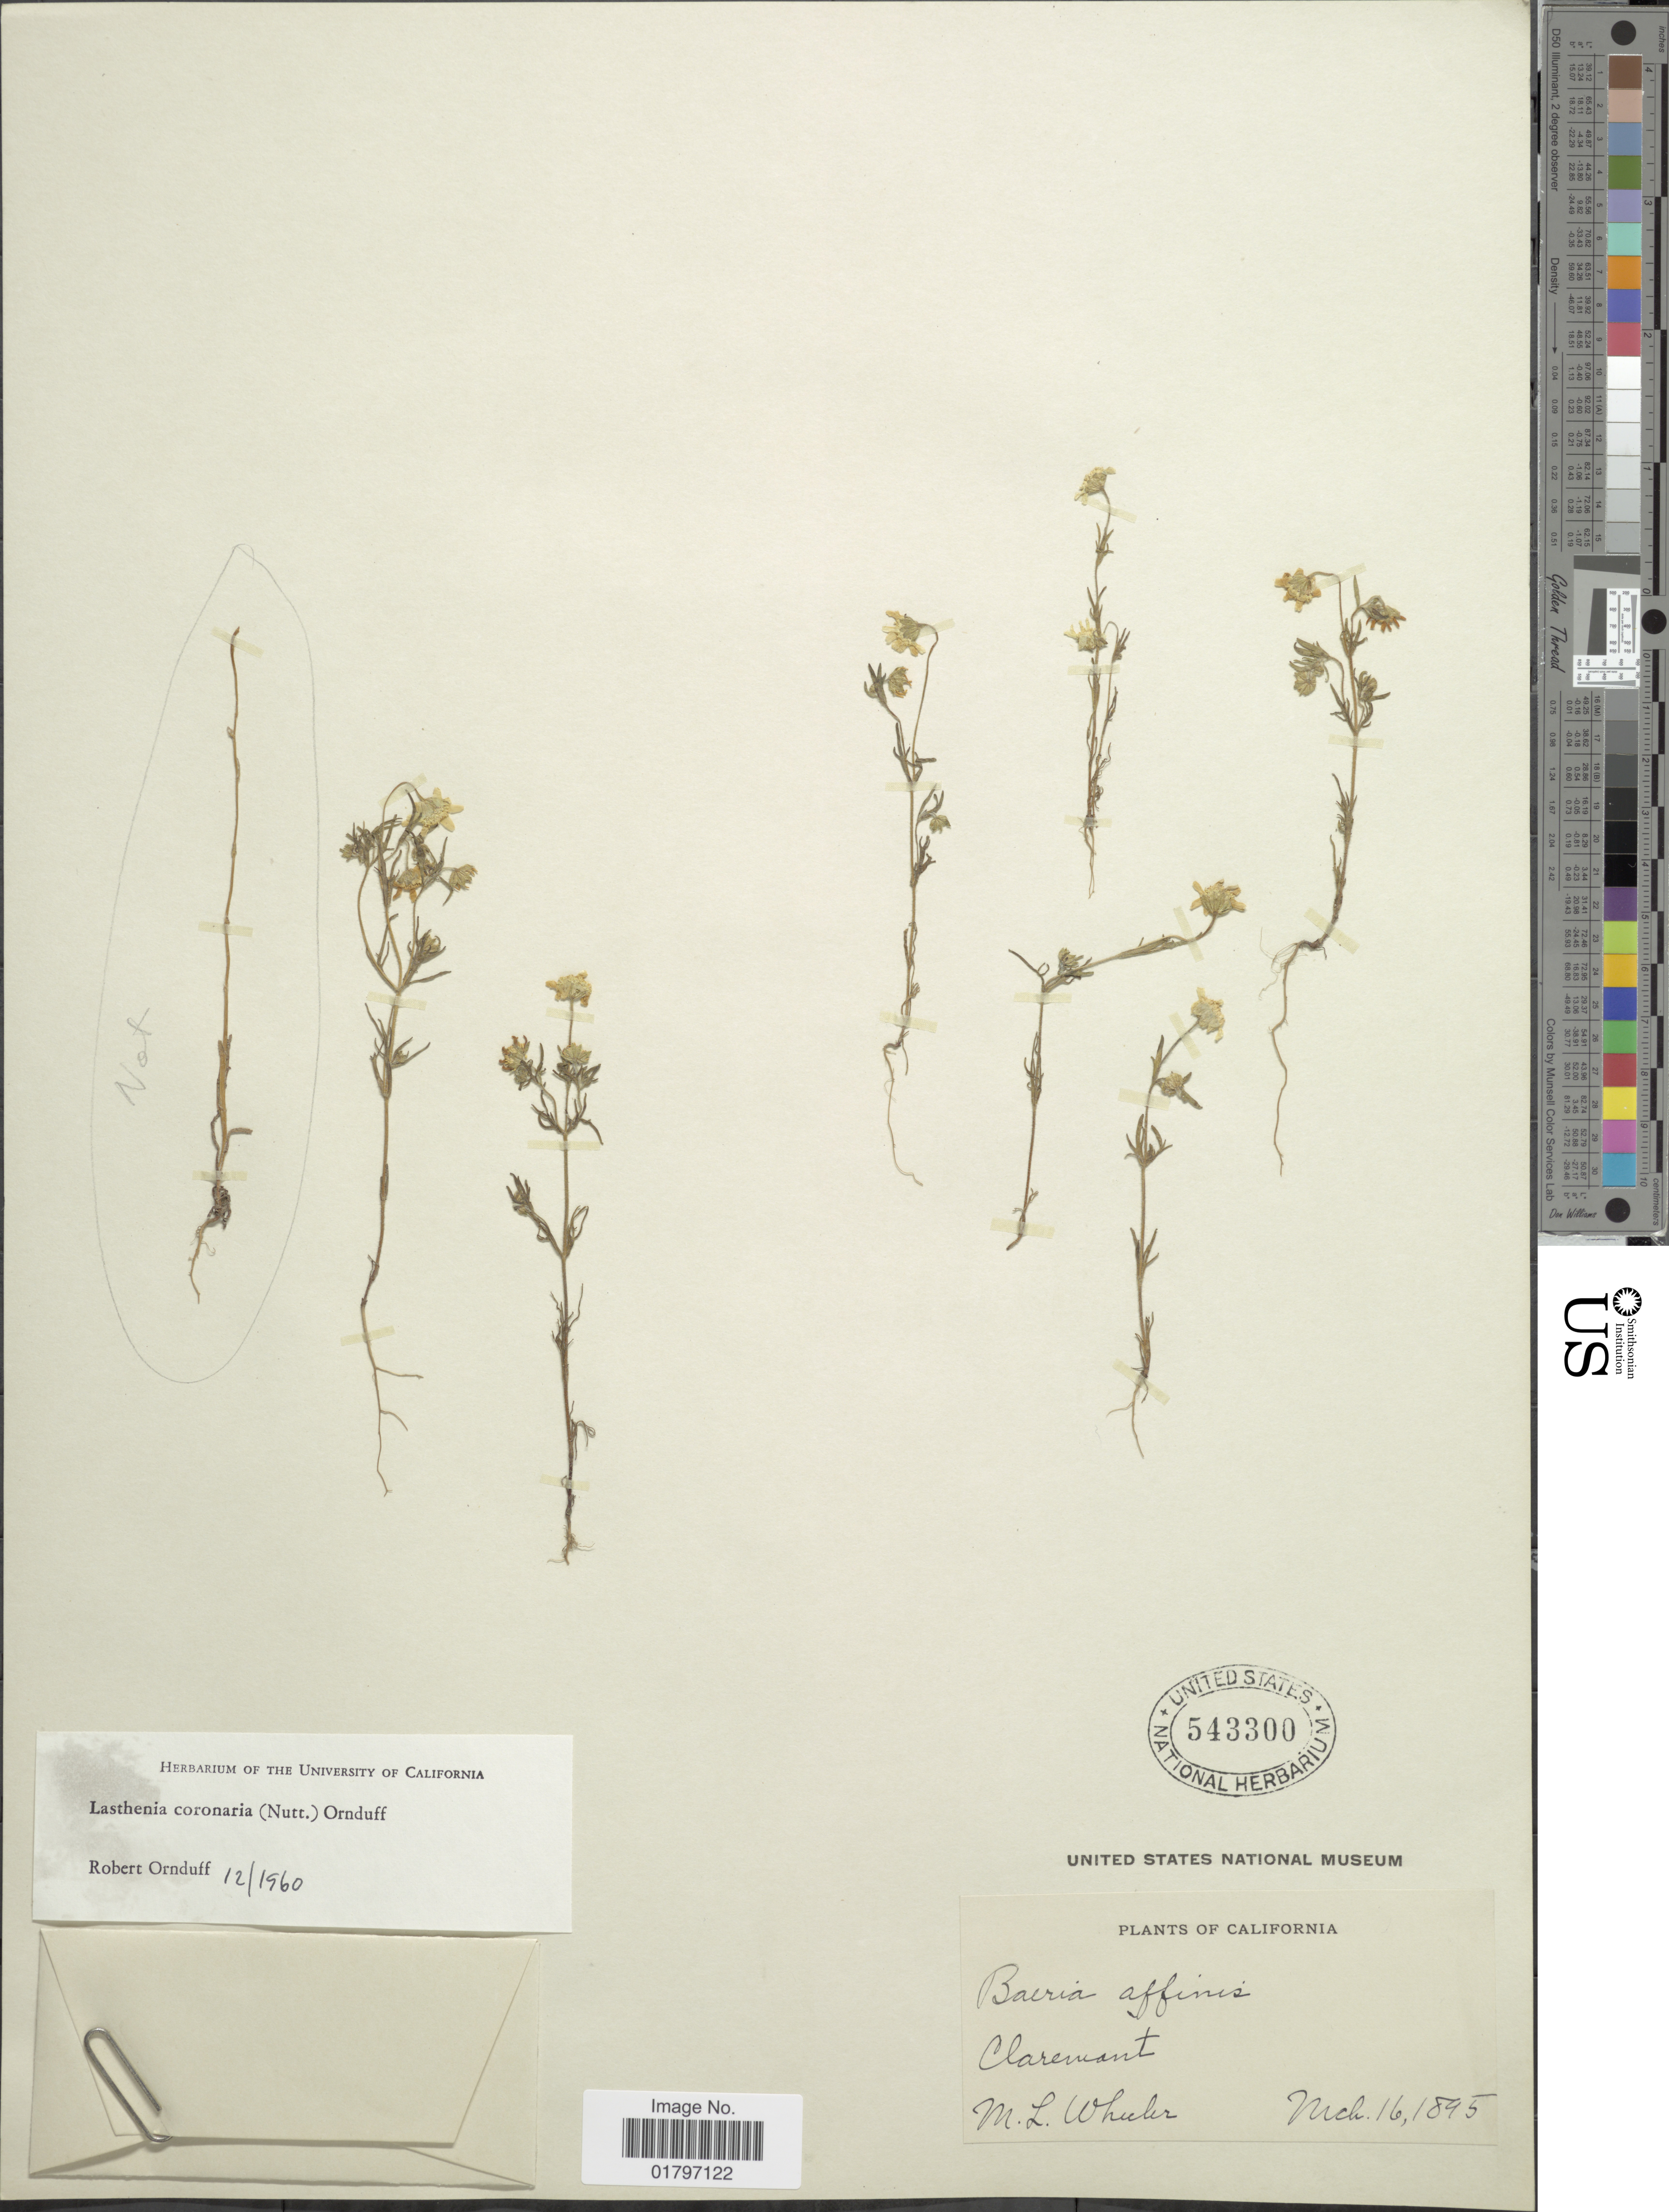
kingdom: Plantae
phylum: Tracheophyta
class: Magnoliopsida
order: Asterales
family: Asteraceae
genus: Lasthenia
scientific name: Lasthenia coronaria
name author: (Nutt.) Ornduff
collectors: M. Wheeler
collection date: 1895-03-16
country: United States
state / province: California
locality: Claremont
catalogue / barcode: US 543300